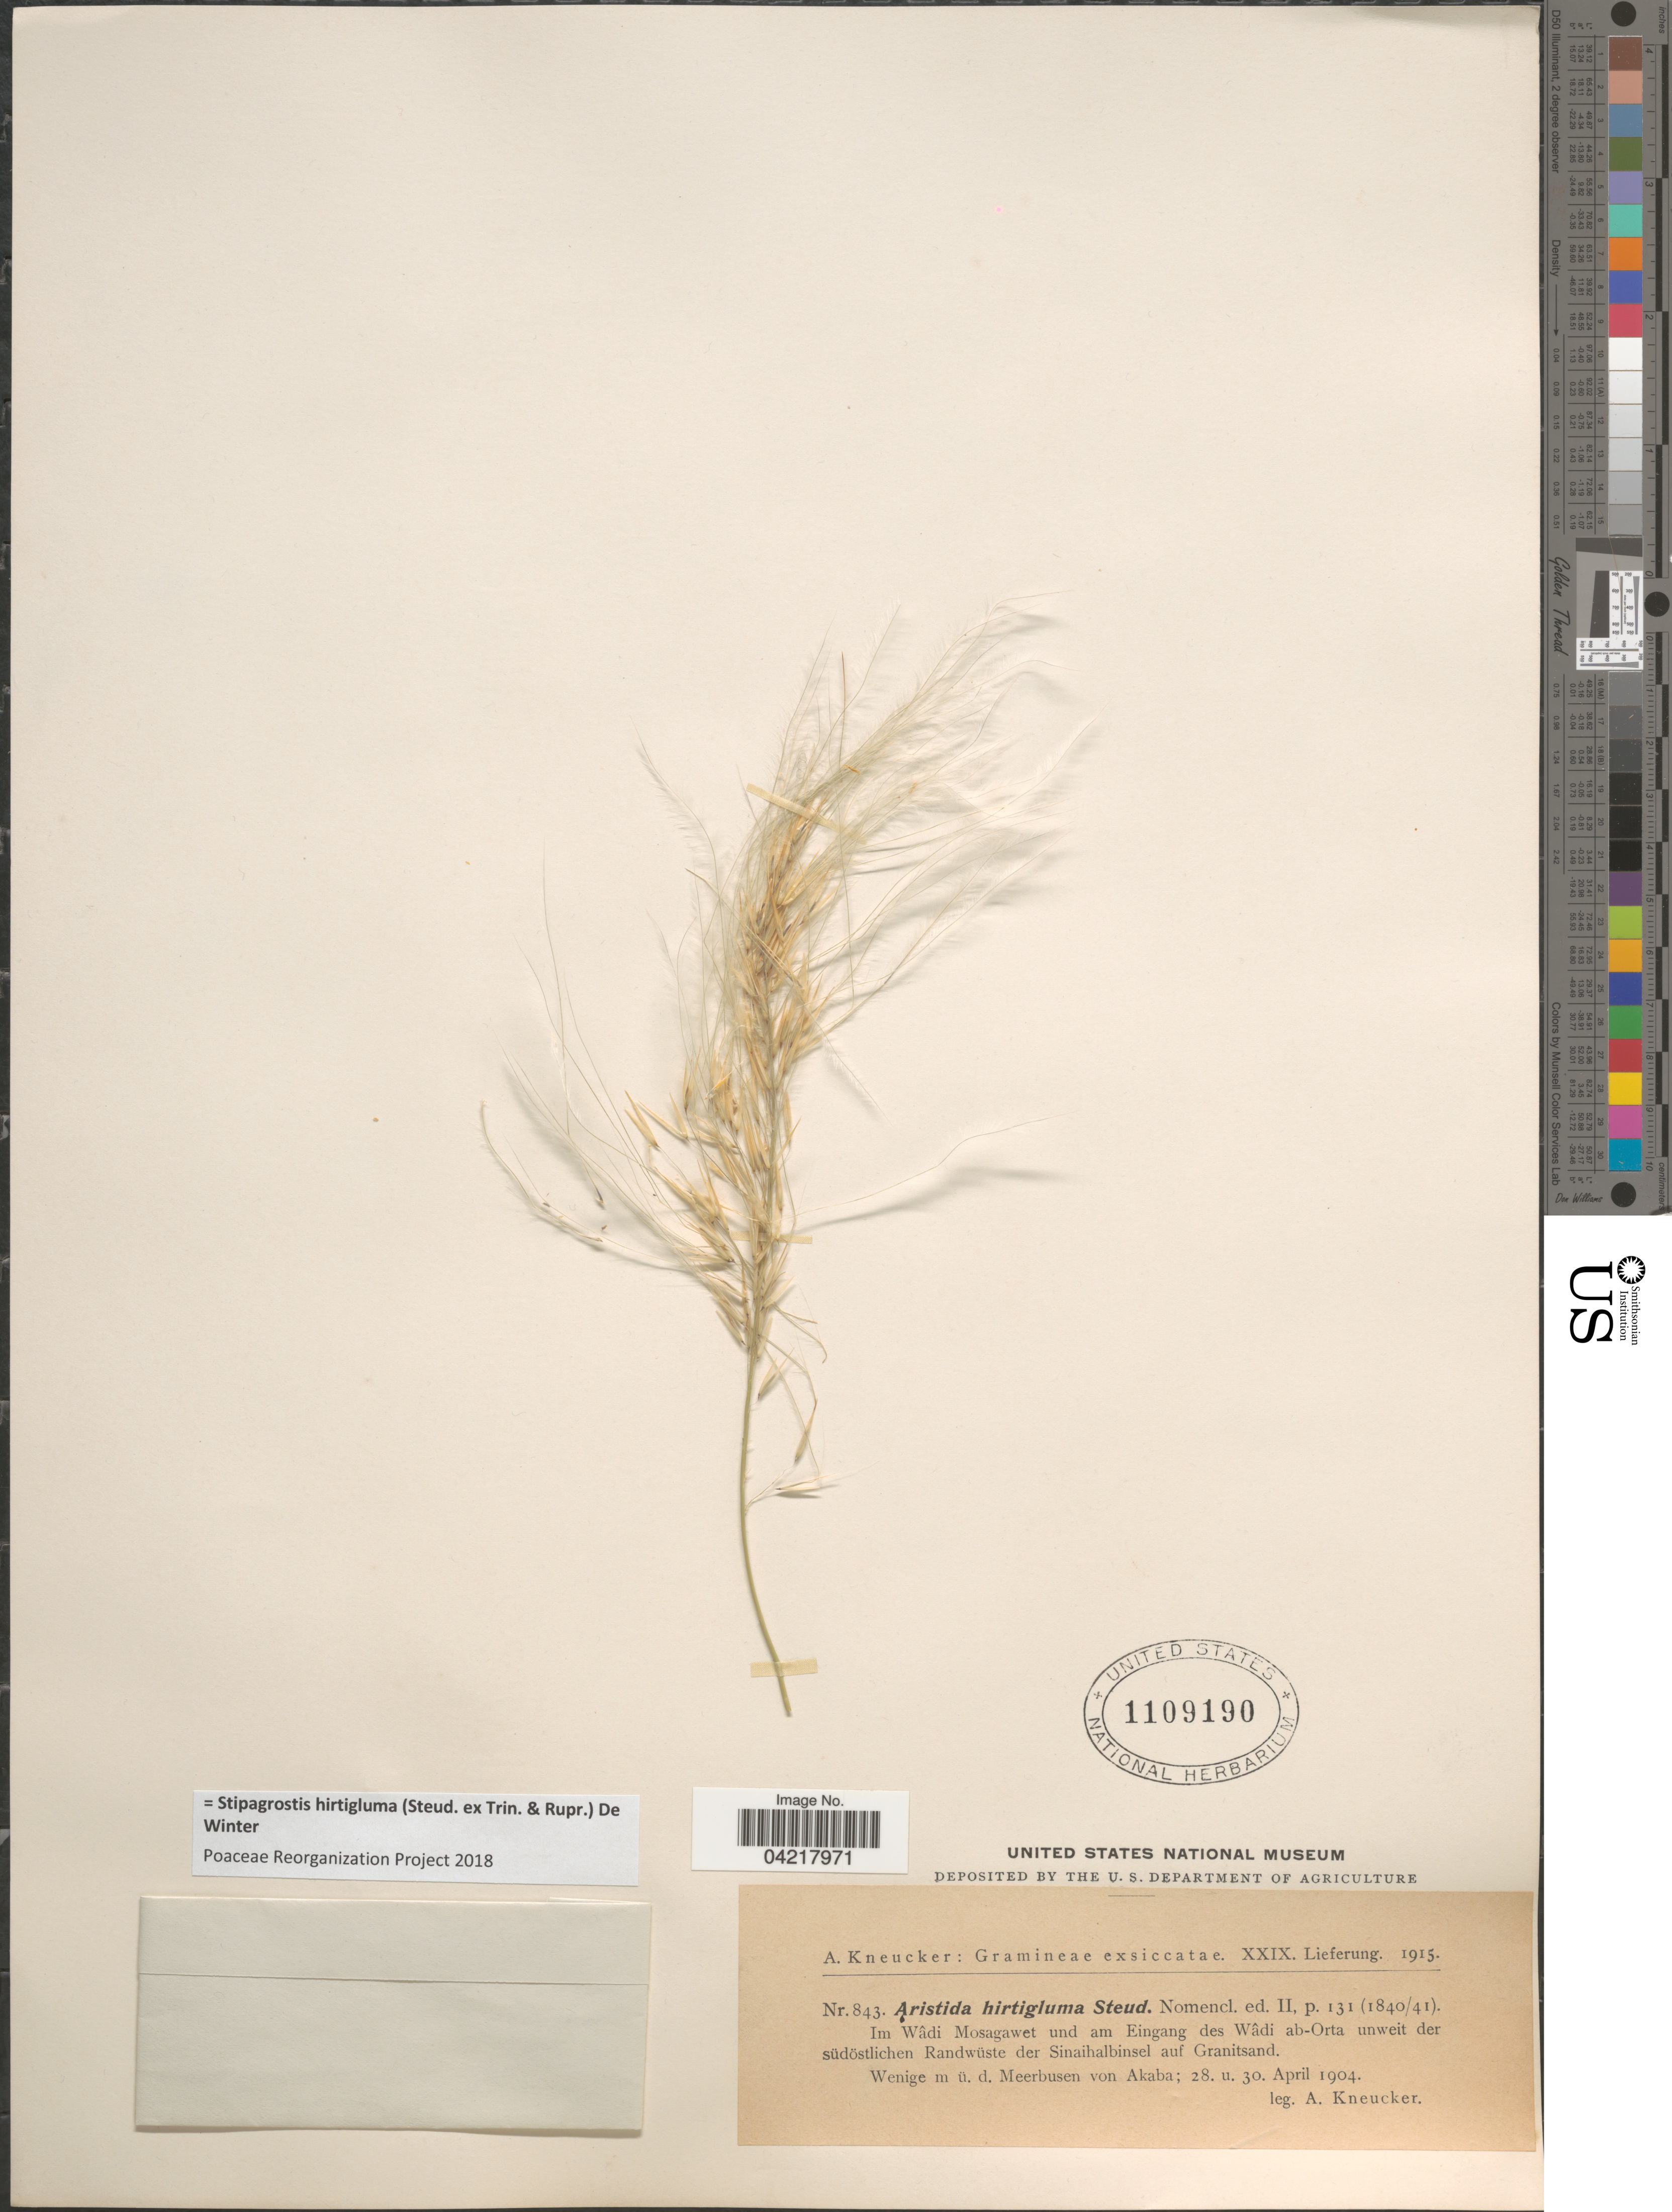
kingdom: Plantae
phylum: Tracheophyta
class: Liliopsida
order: Poales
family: Poaceae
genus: Stipagrostis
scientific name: Stipagrostis hirtigluma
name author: (Steud. ex Trin. & Rupr.) De Winter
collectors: A. Kneucker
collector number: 843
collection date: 1904-04-28/1904-04-30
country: Egypt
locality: Im Wâdi Mosagawet und am Eingang des Wâdi ab-Orta unweit der südöstlichen Randwüste der Sinaihalbinsel auf Granitsand.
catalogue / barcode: US 1109190